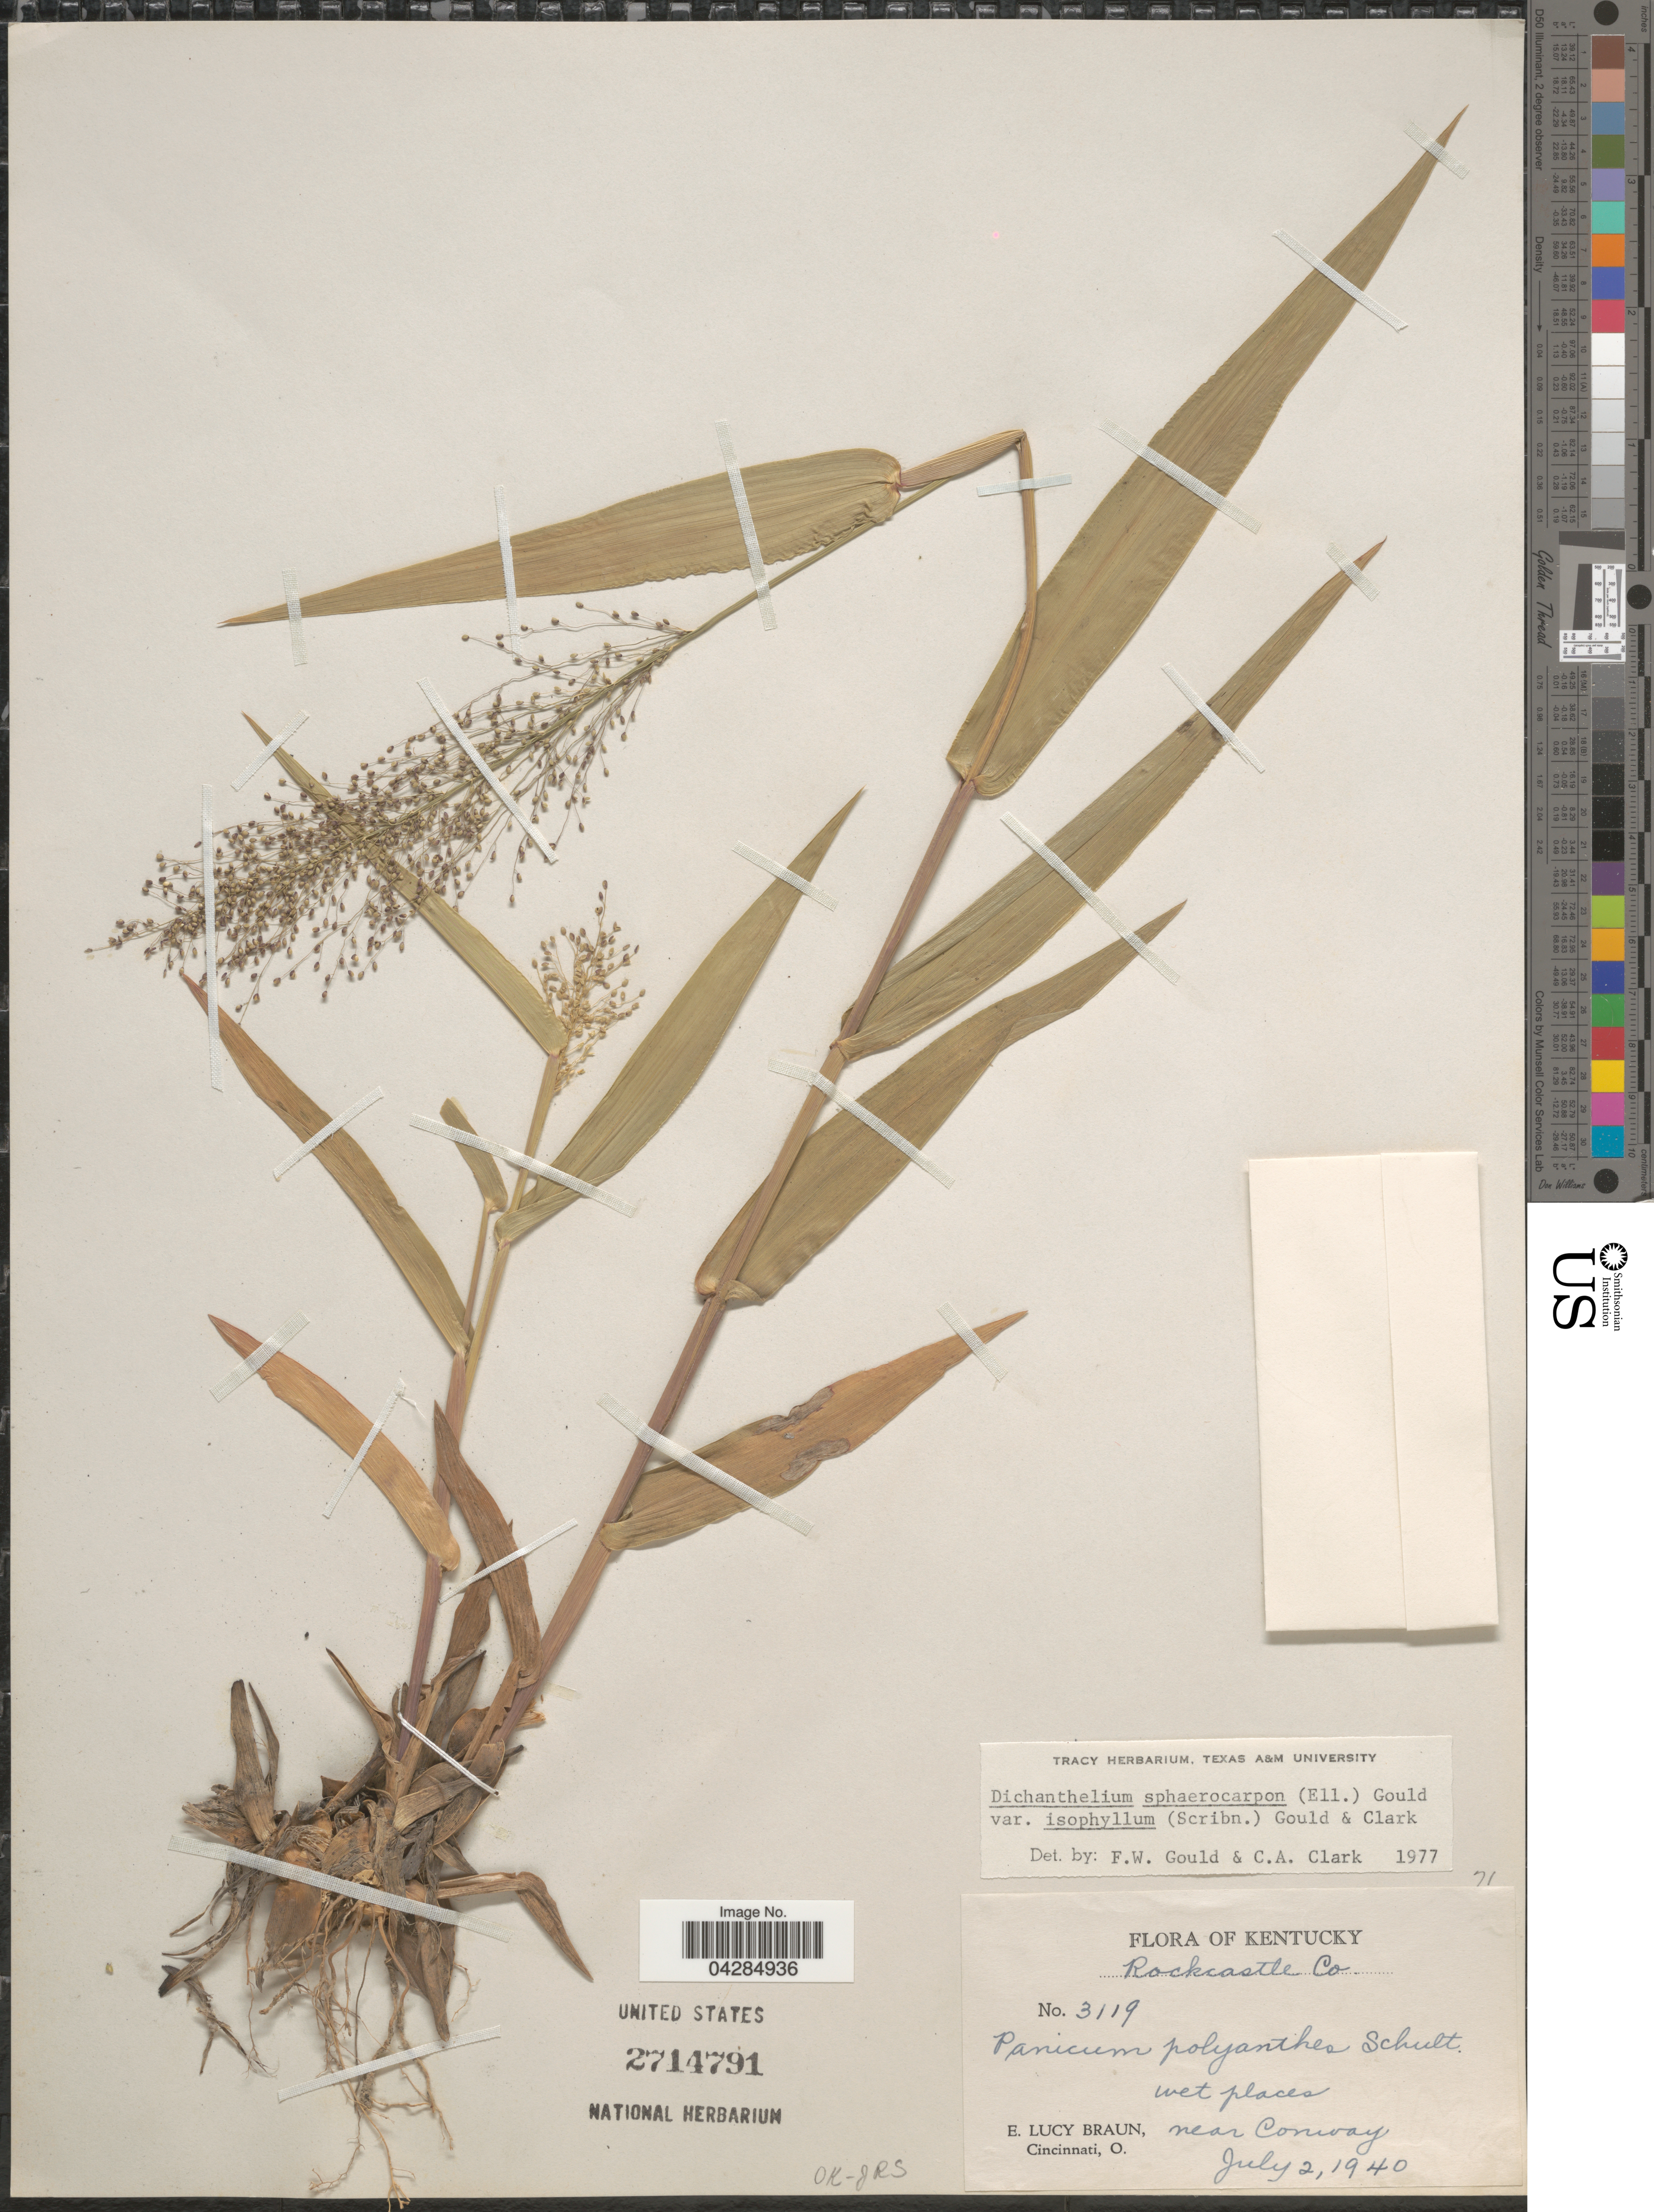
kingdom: Plantae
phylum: Tracheophyta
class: Liliopsida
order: Poales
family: Poaceae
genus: Dichanthelium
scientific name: Dichanthelium polyanthes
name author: (Schult.) Mohlenbr.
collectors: E. L. Braun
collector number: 3119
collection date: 1940-07-02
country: United States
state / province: Kentucky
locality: Rockcastle Co. Near Conway.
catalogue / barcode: US 2714791